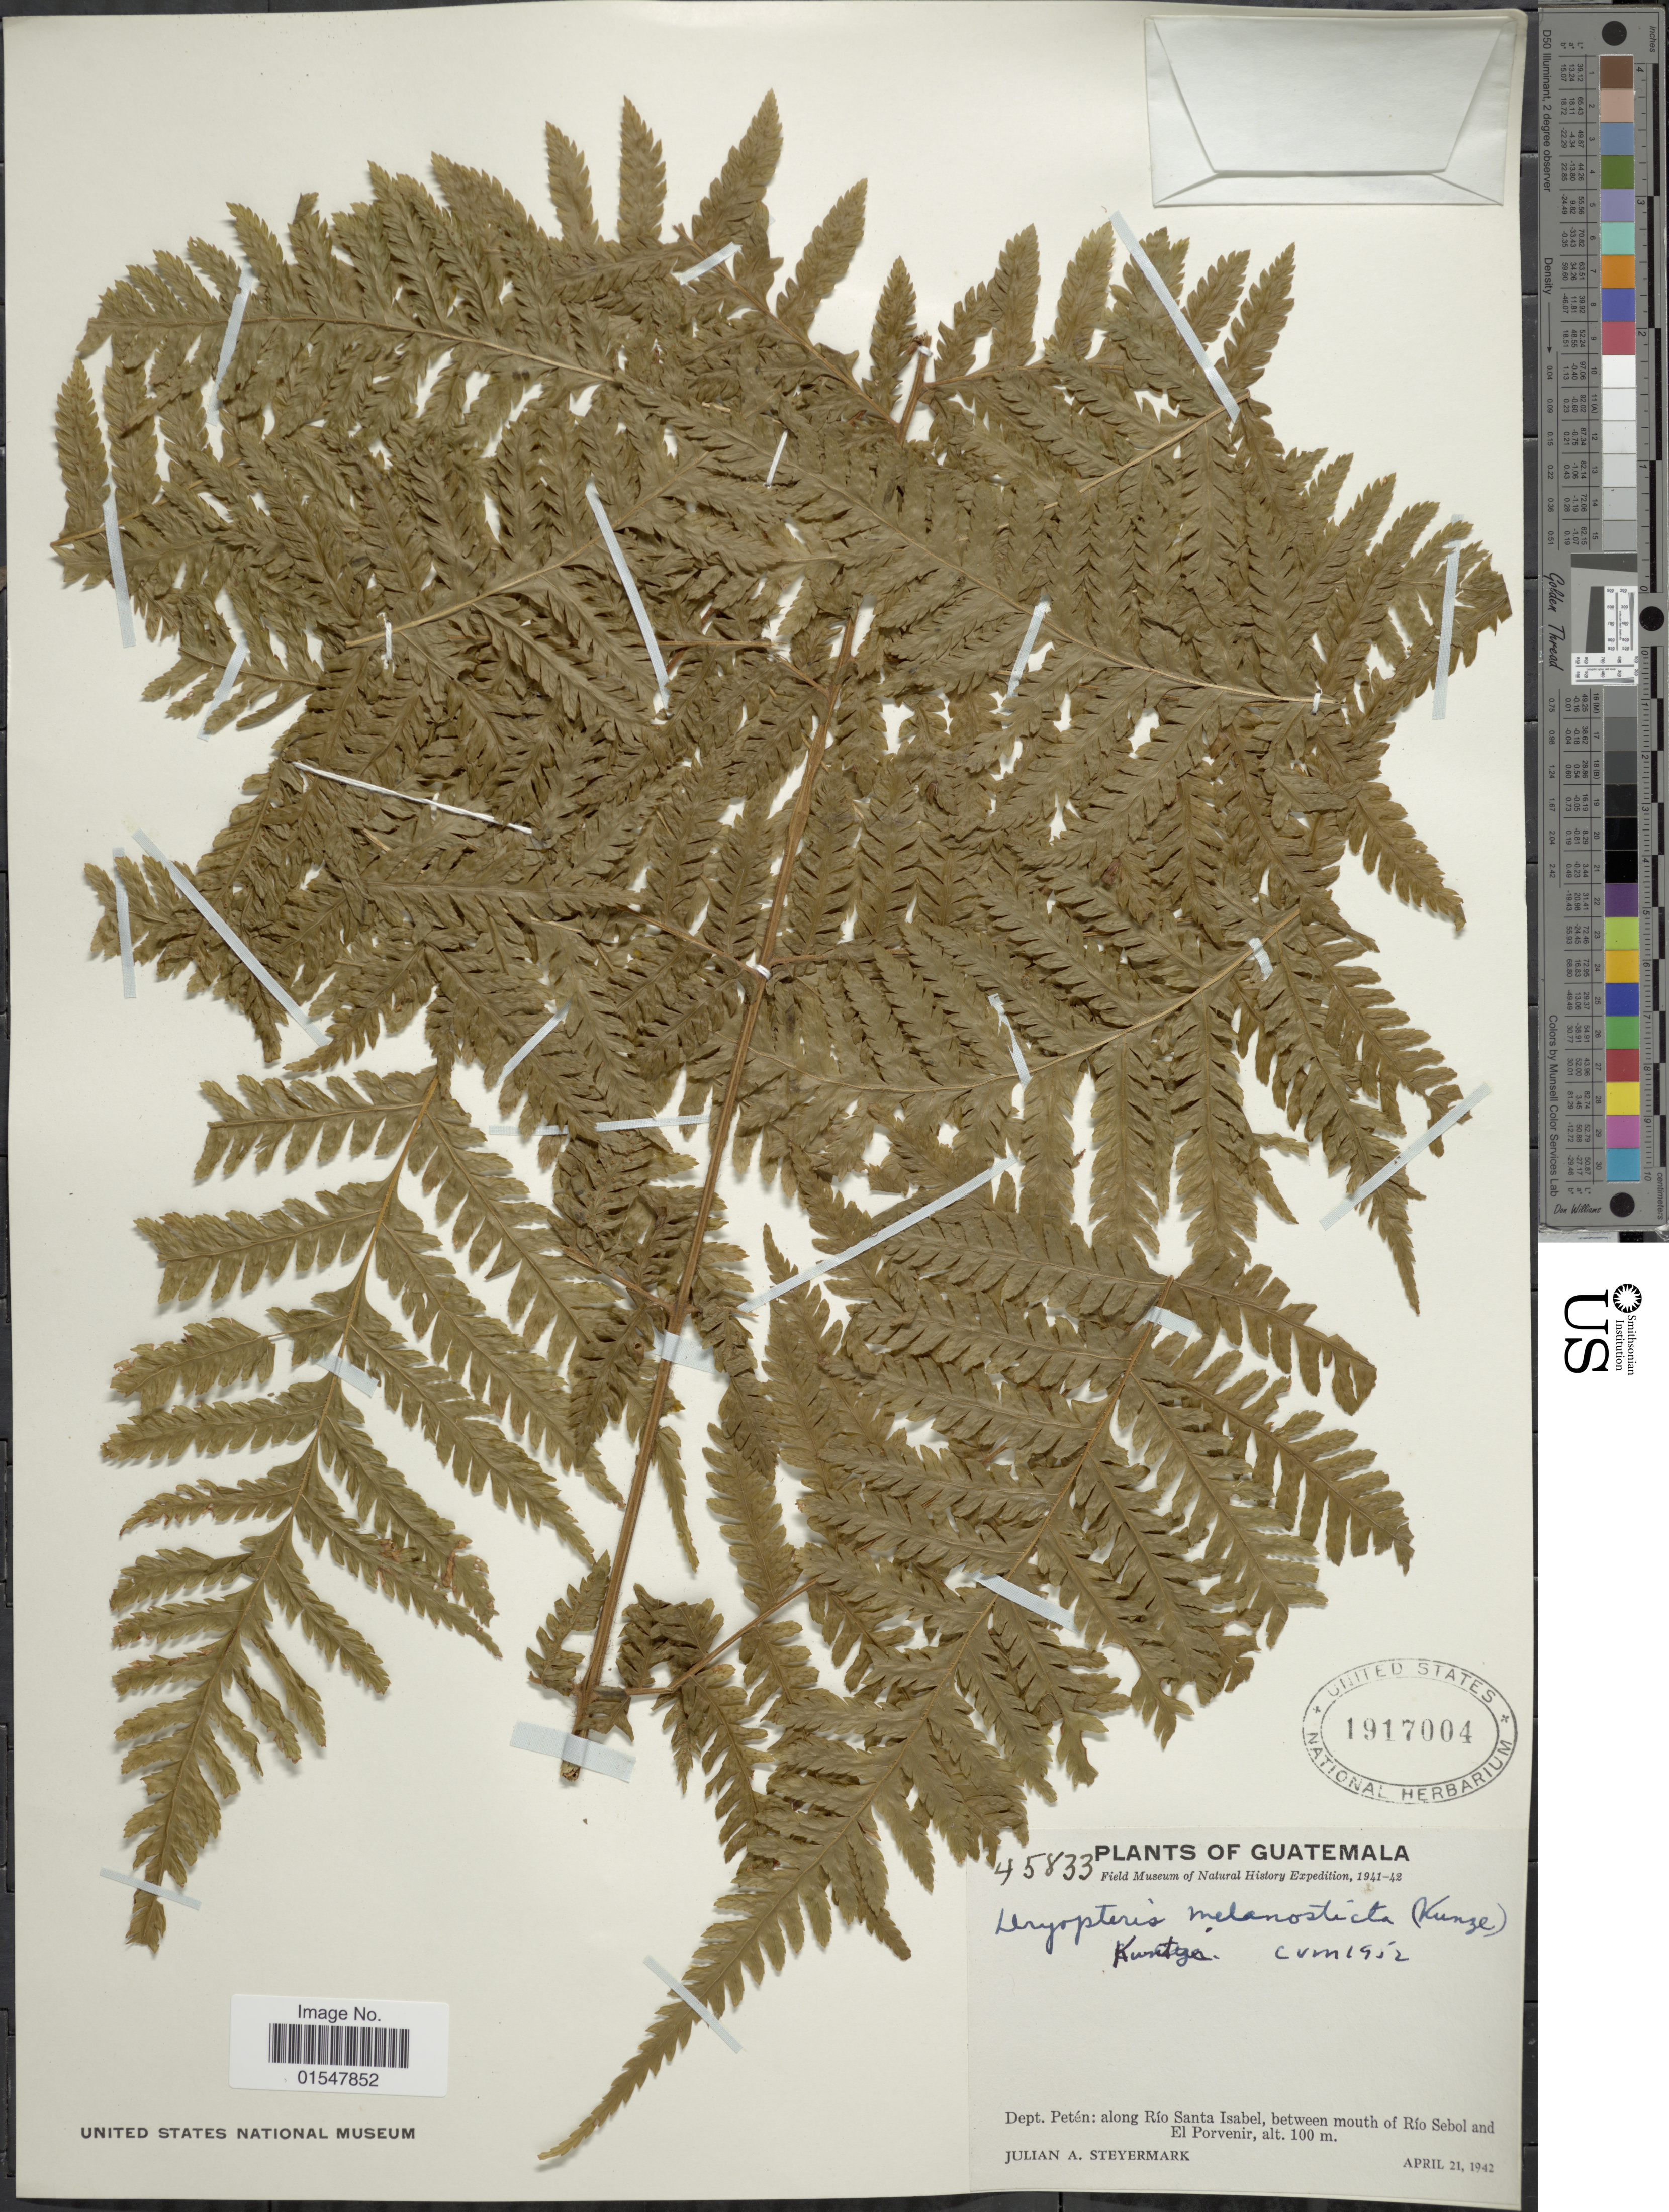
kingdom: Plantae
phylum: Tracheophyta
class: Polypodiopsida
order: Polypodiales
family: Dryopteridaceae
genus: Ctenitis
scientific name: Ctenitis melanosticta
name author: (Kunze) Copel.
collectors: J. Steyermark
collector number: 45833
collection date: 1942-04-21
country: Guatemala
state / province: El Petén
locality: Guatemala, Dept. Petén: along Río Santa Isabel, between mouth of Río Sebol and El Provenir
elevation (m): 100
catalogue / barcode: US 1917004